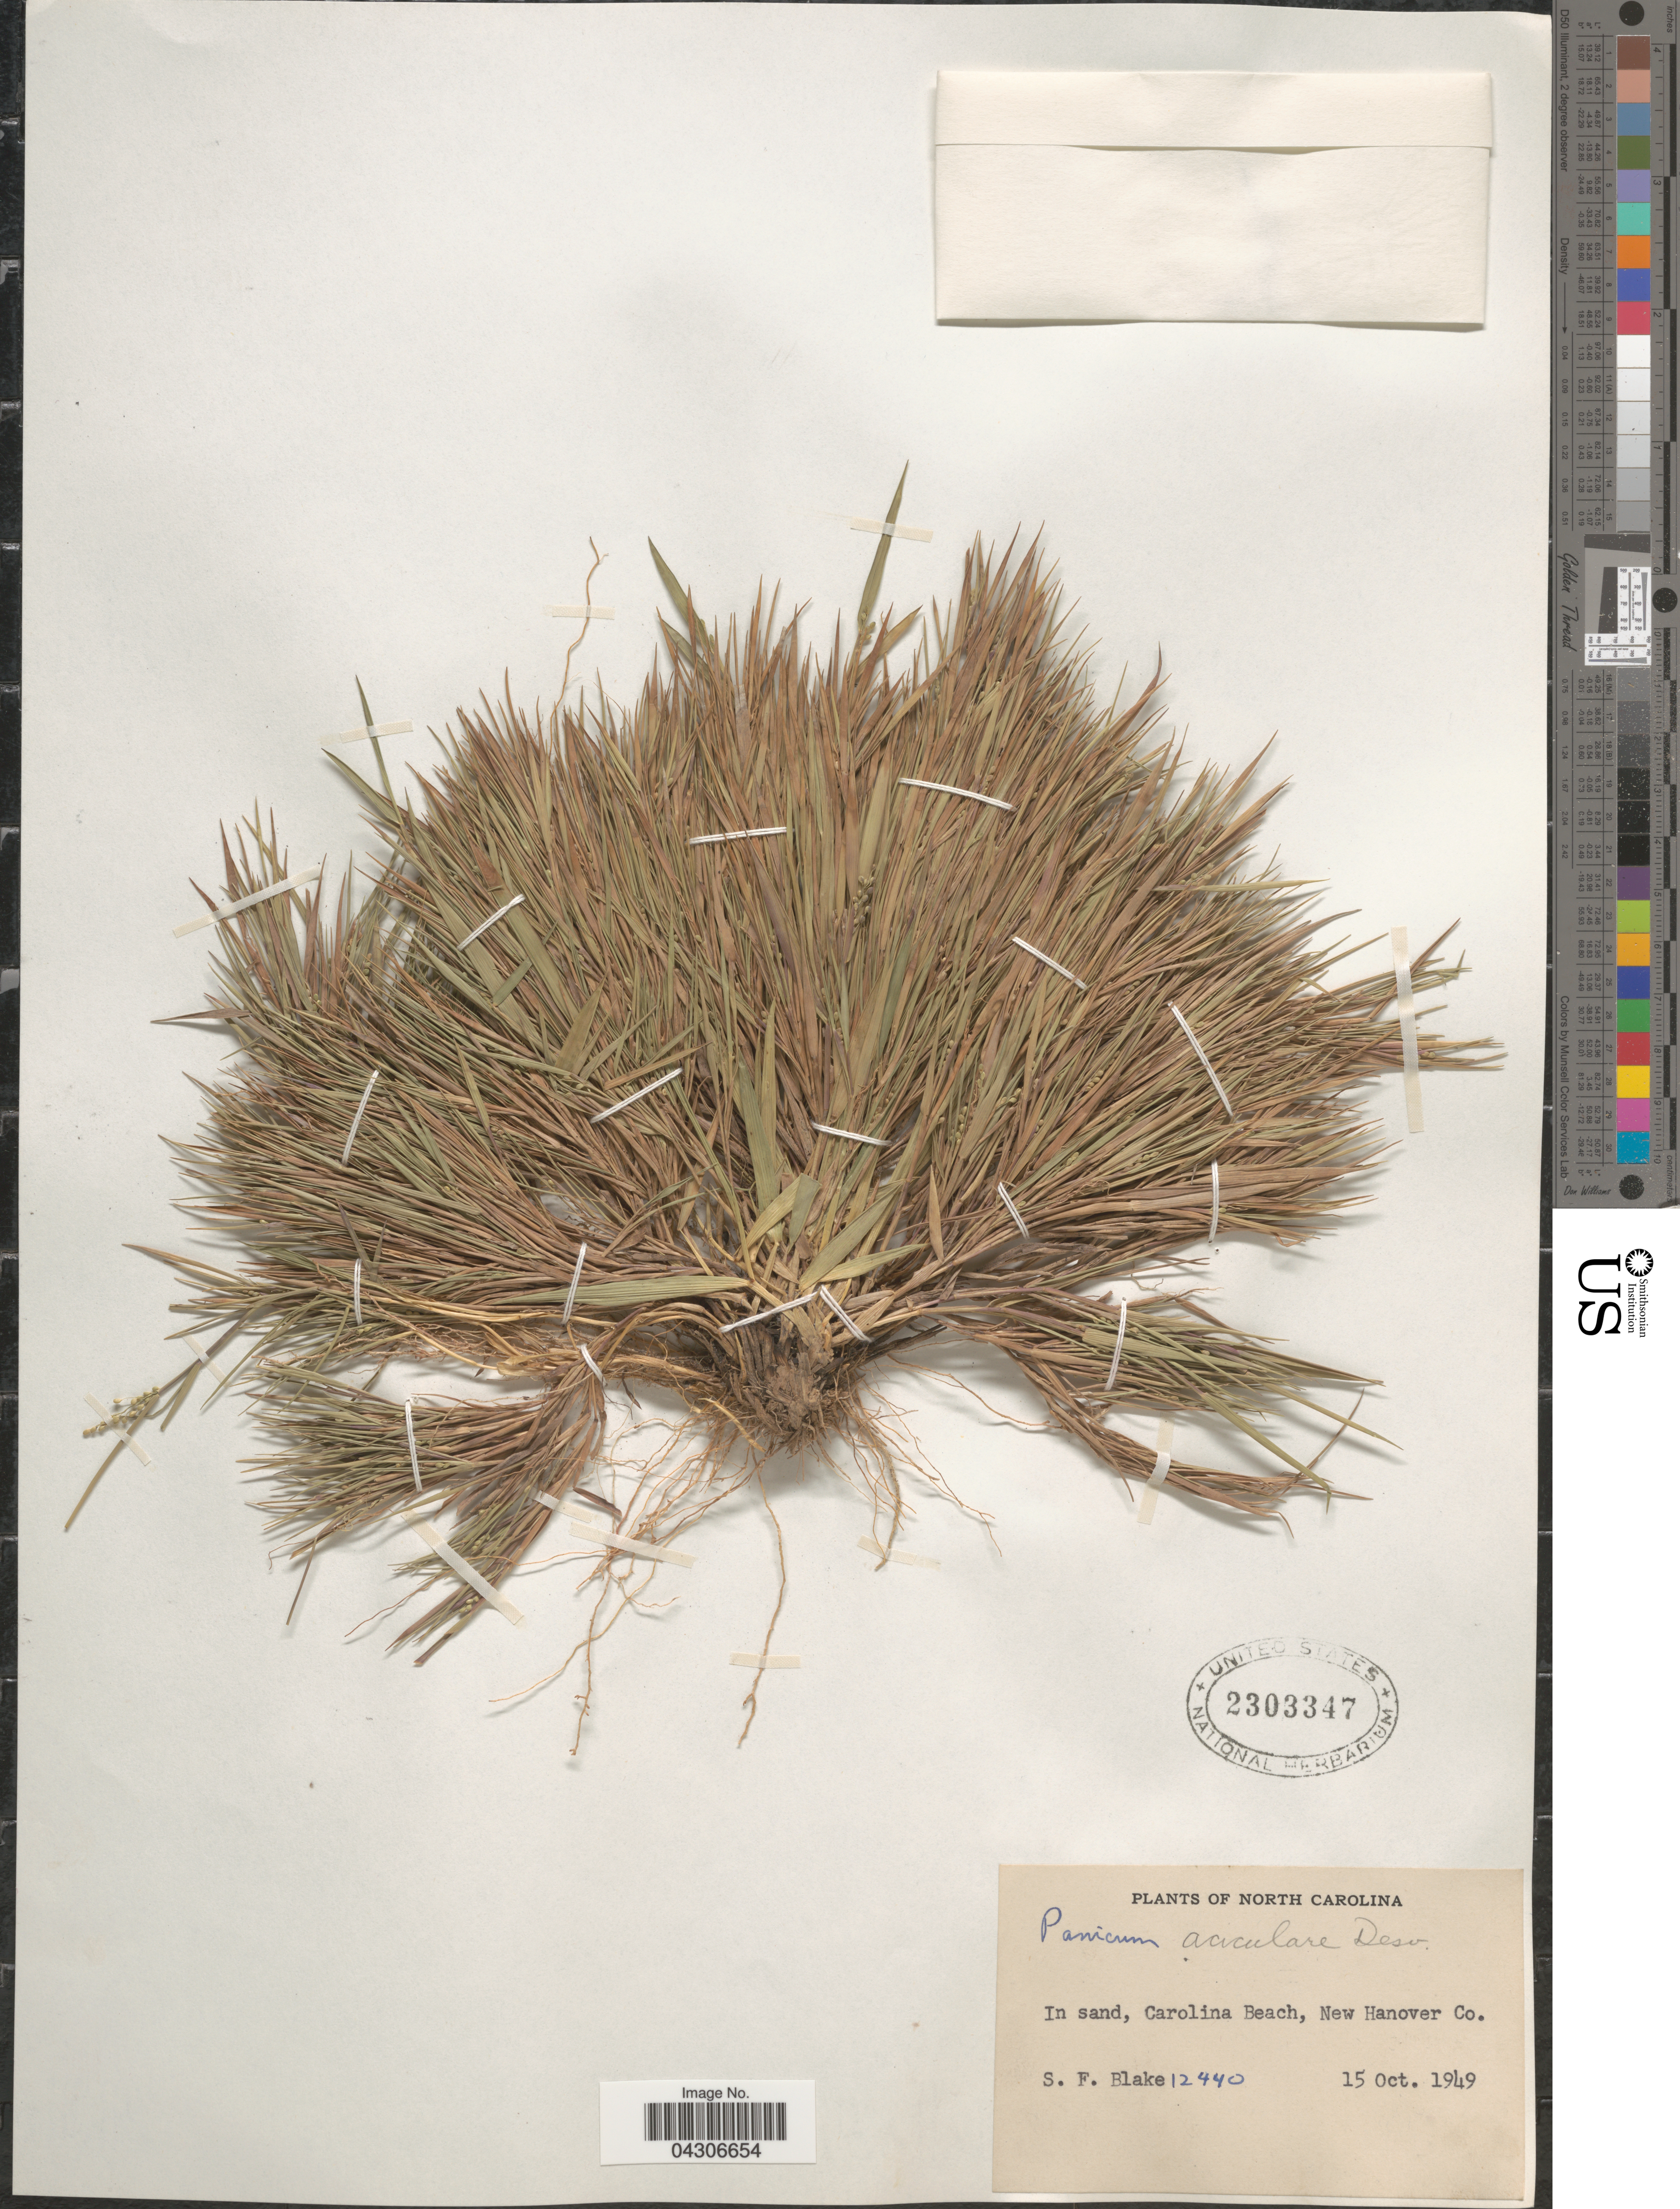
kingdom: Plantae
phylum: Tracheophyta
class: Liliopsida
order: Poales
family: Poaceae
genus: Dichanthelium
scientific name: Dichanthelium aciculare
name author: (Desv. ex Poir.) Gould & C.A. Clark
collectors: S. Blake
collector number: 12440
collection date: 1949-10-15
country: United States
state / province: North Carolina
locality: In sand, Carolina Beach, New Hanover Co.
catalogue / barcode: US 2303347